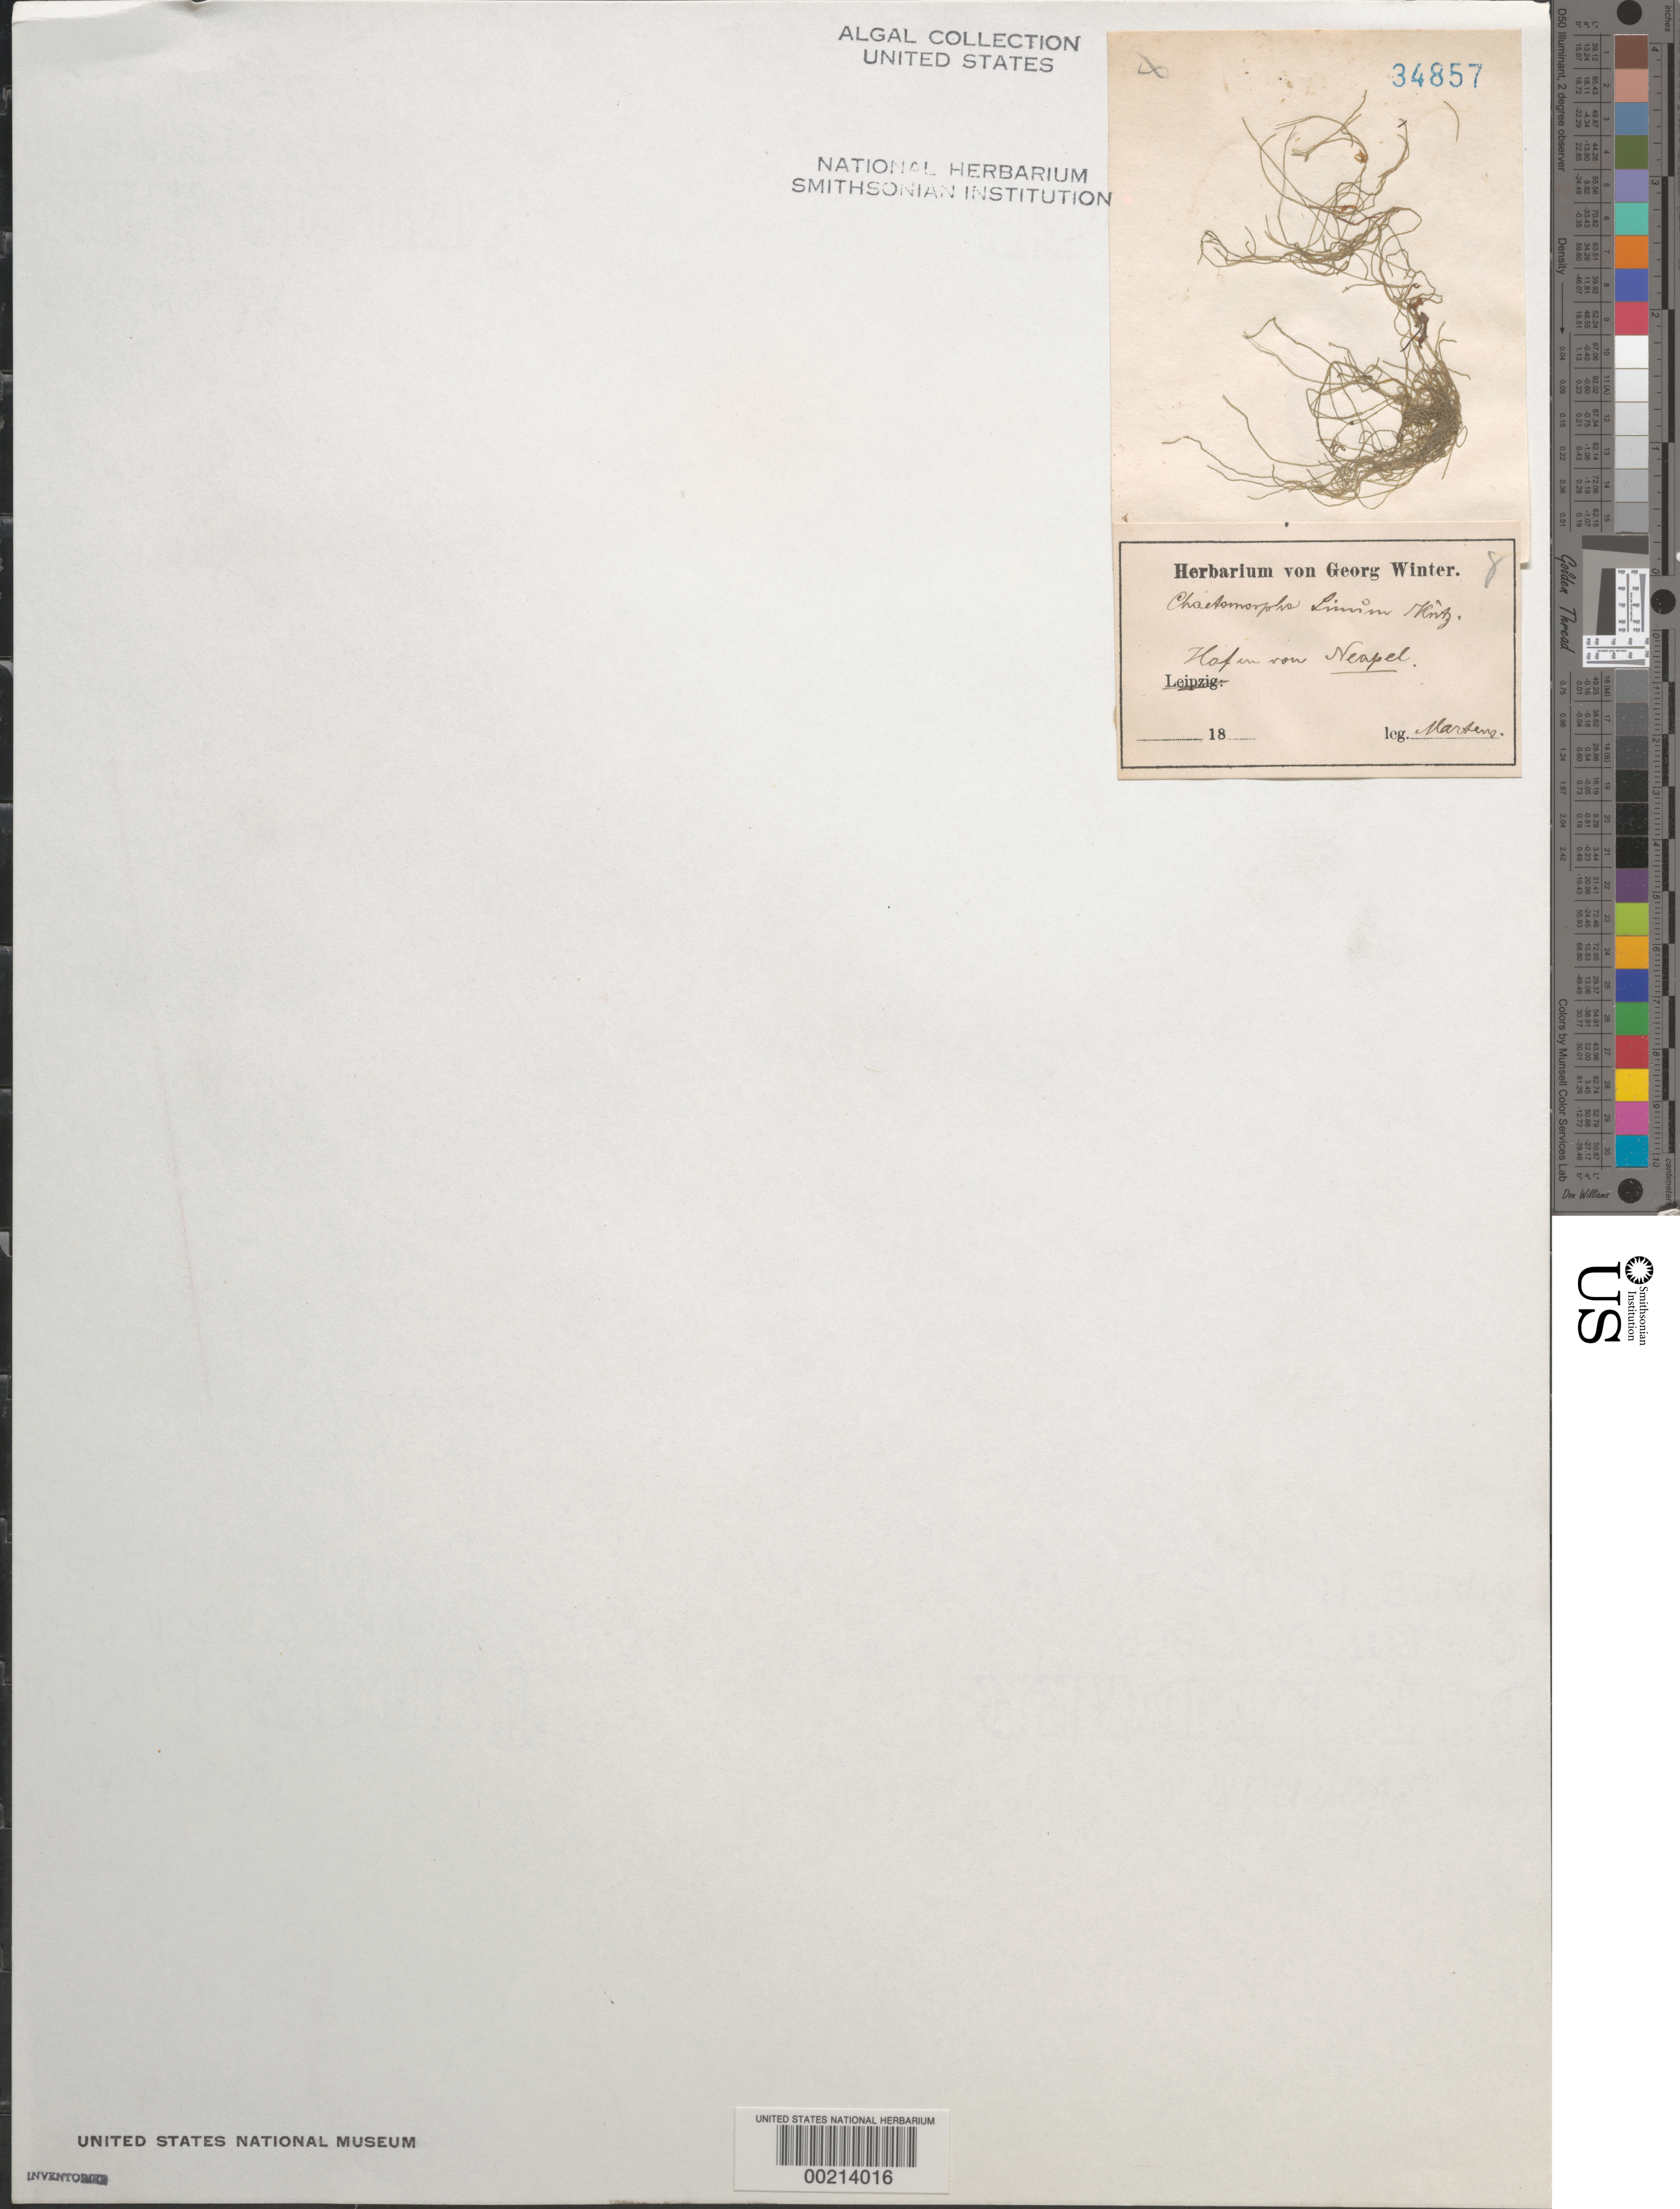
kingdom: Plantae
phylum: Chlorophyta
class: Ulvophyceae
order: Cladophorales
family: Cladophoraceae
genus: Chaetomorpha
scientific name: Chaetomorpha linum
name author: (O.F. Muell.) Kütz.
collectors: G. M. von Martens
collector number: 8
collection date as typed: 18--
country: Italy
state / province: Campania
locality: Naples (Neapel) Harbor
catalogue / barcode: US 34857